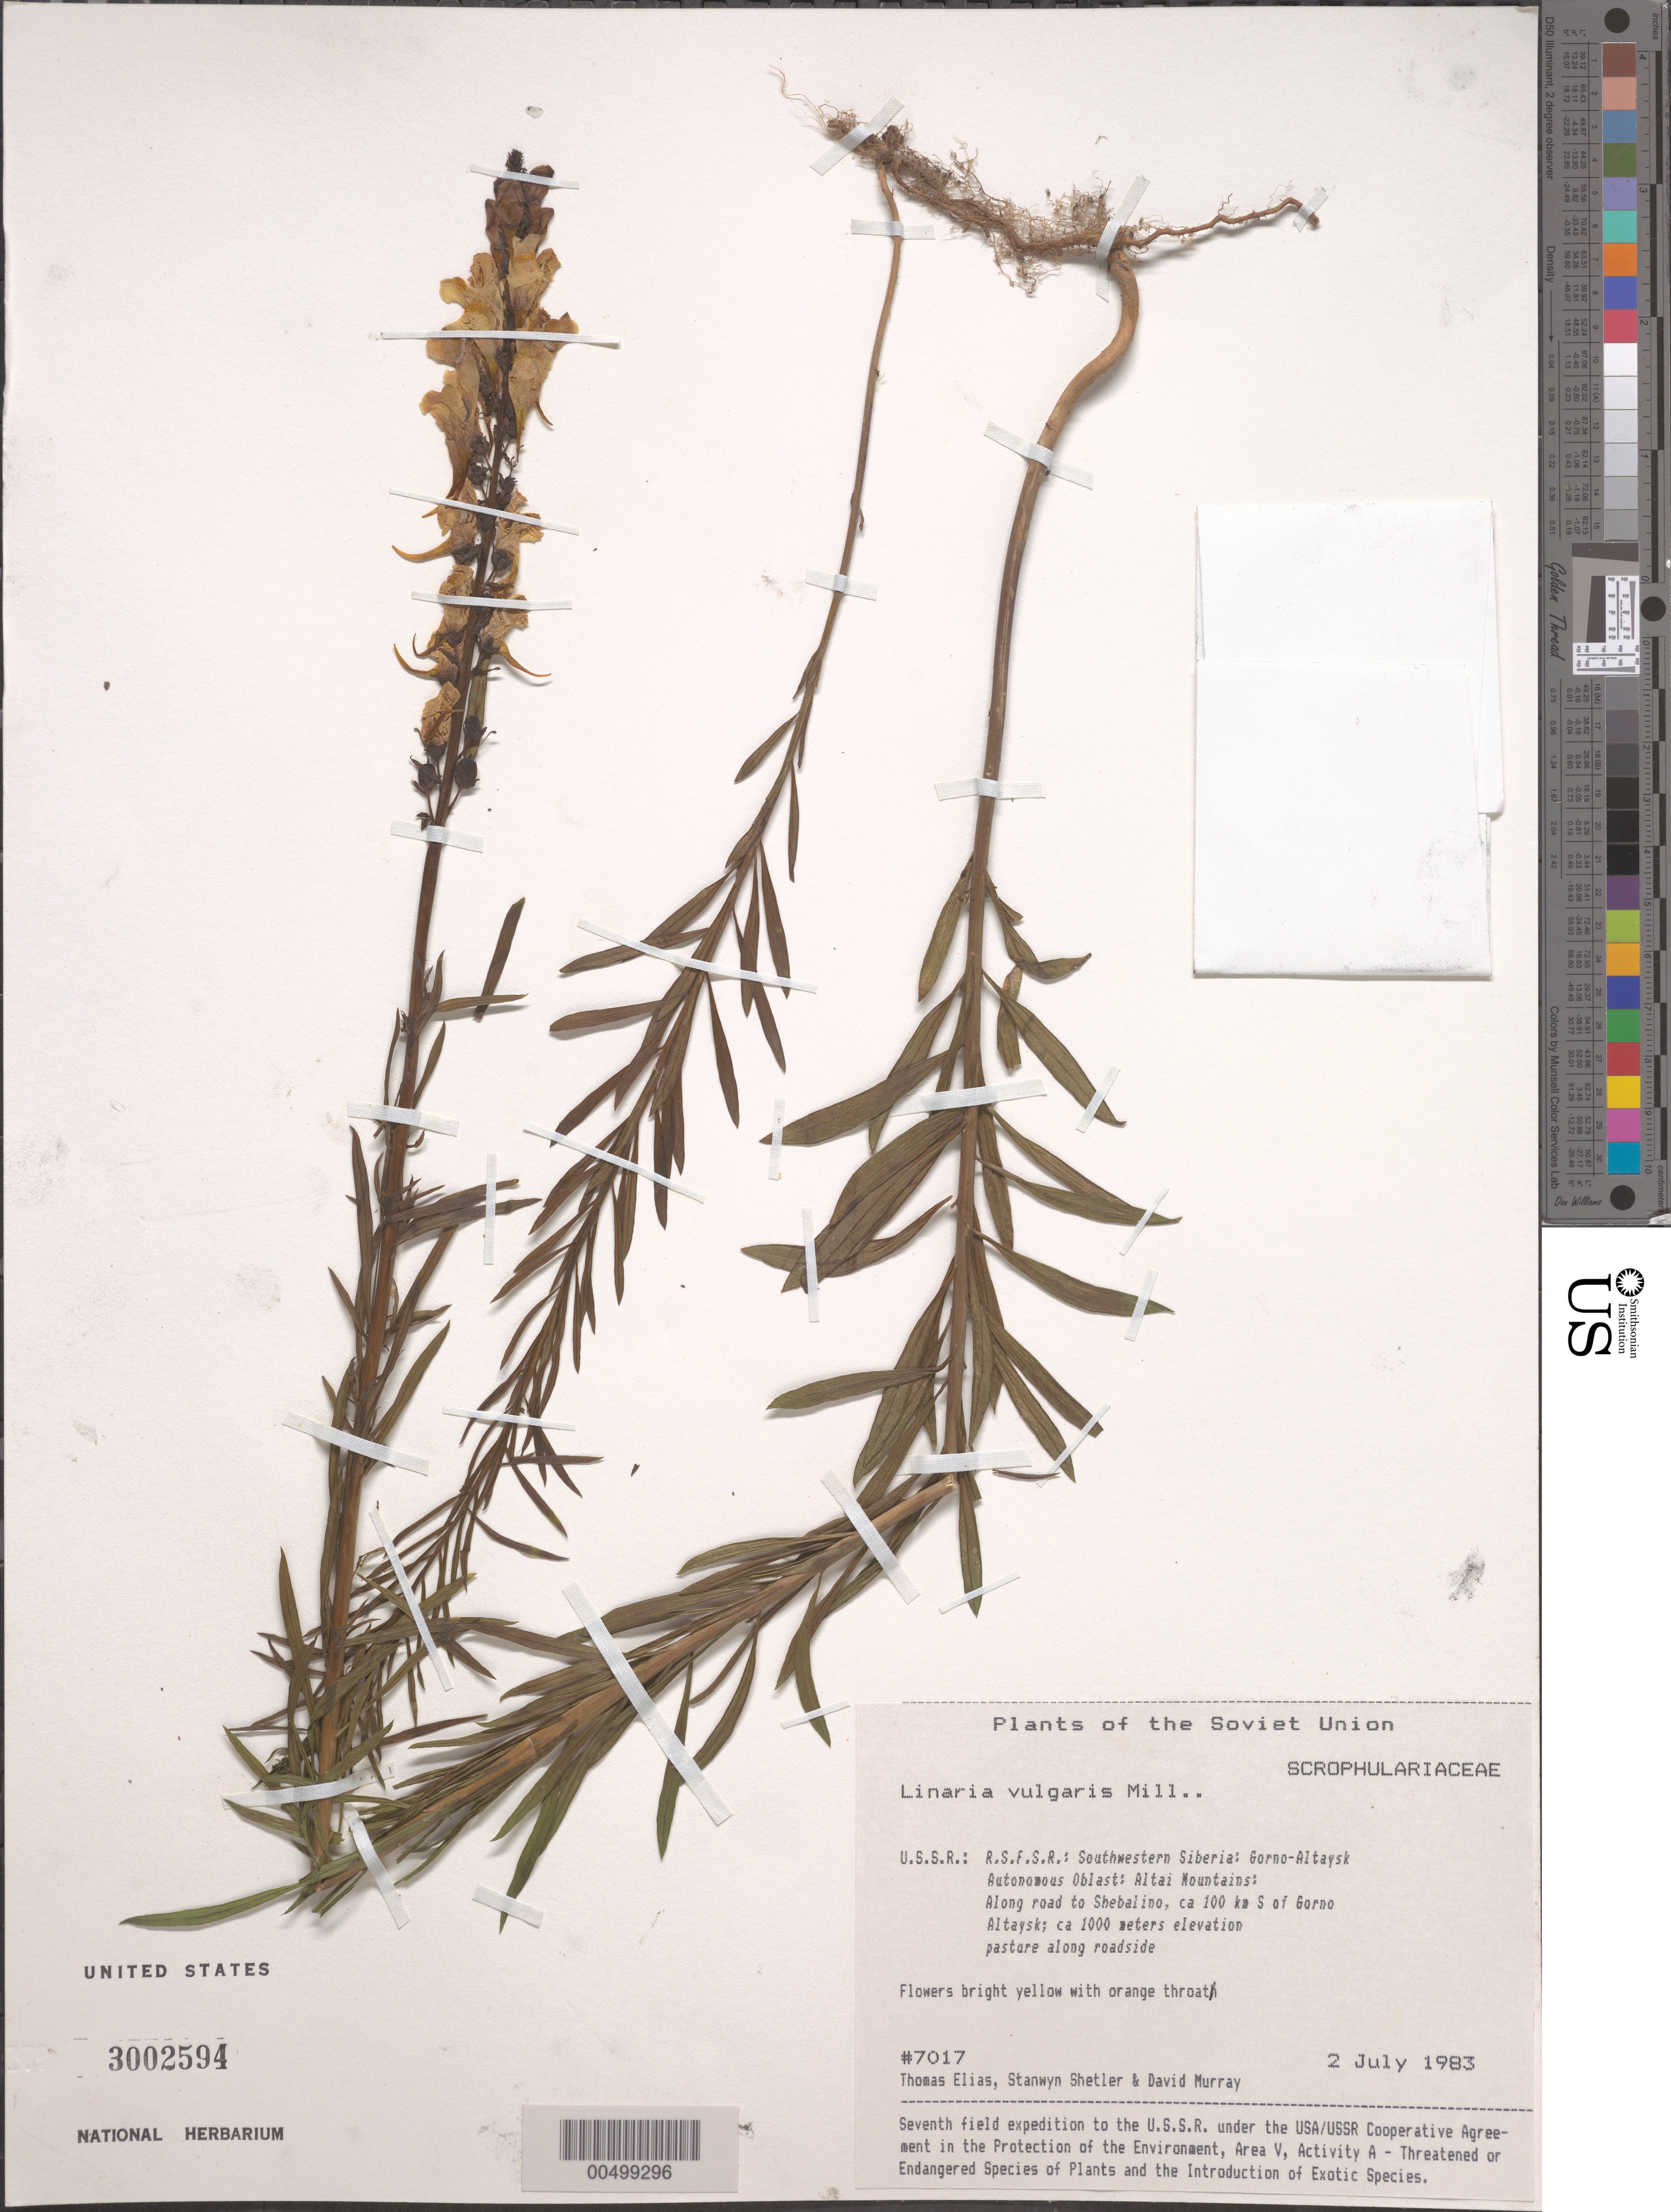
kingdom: Plantae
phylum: Tracheophyta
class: Magnoliopsida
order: Lamiales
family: Plantaginaceae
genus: Linaria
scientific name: Linaria vulgaris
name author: Mill.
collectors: T. Elias, S. Shetler & D. F. Murray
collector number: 7017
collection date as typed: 02 Jul 1983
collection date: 1983-07-02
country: Russian Federation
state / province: Altai Republic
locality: Altai Mountains, along road to Shebalino, ca. 100 km S of Gorno-Altaysk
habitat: pasture along roadside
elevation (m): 1000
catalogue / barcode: US 3002594